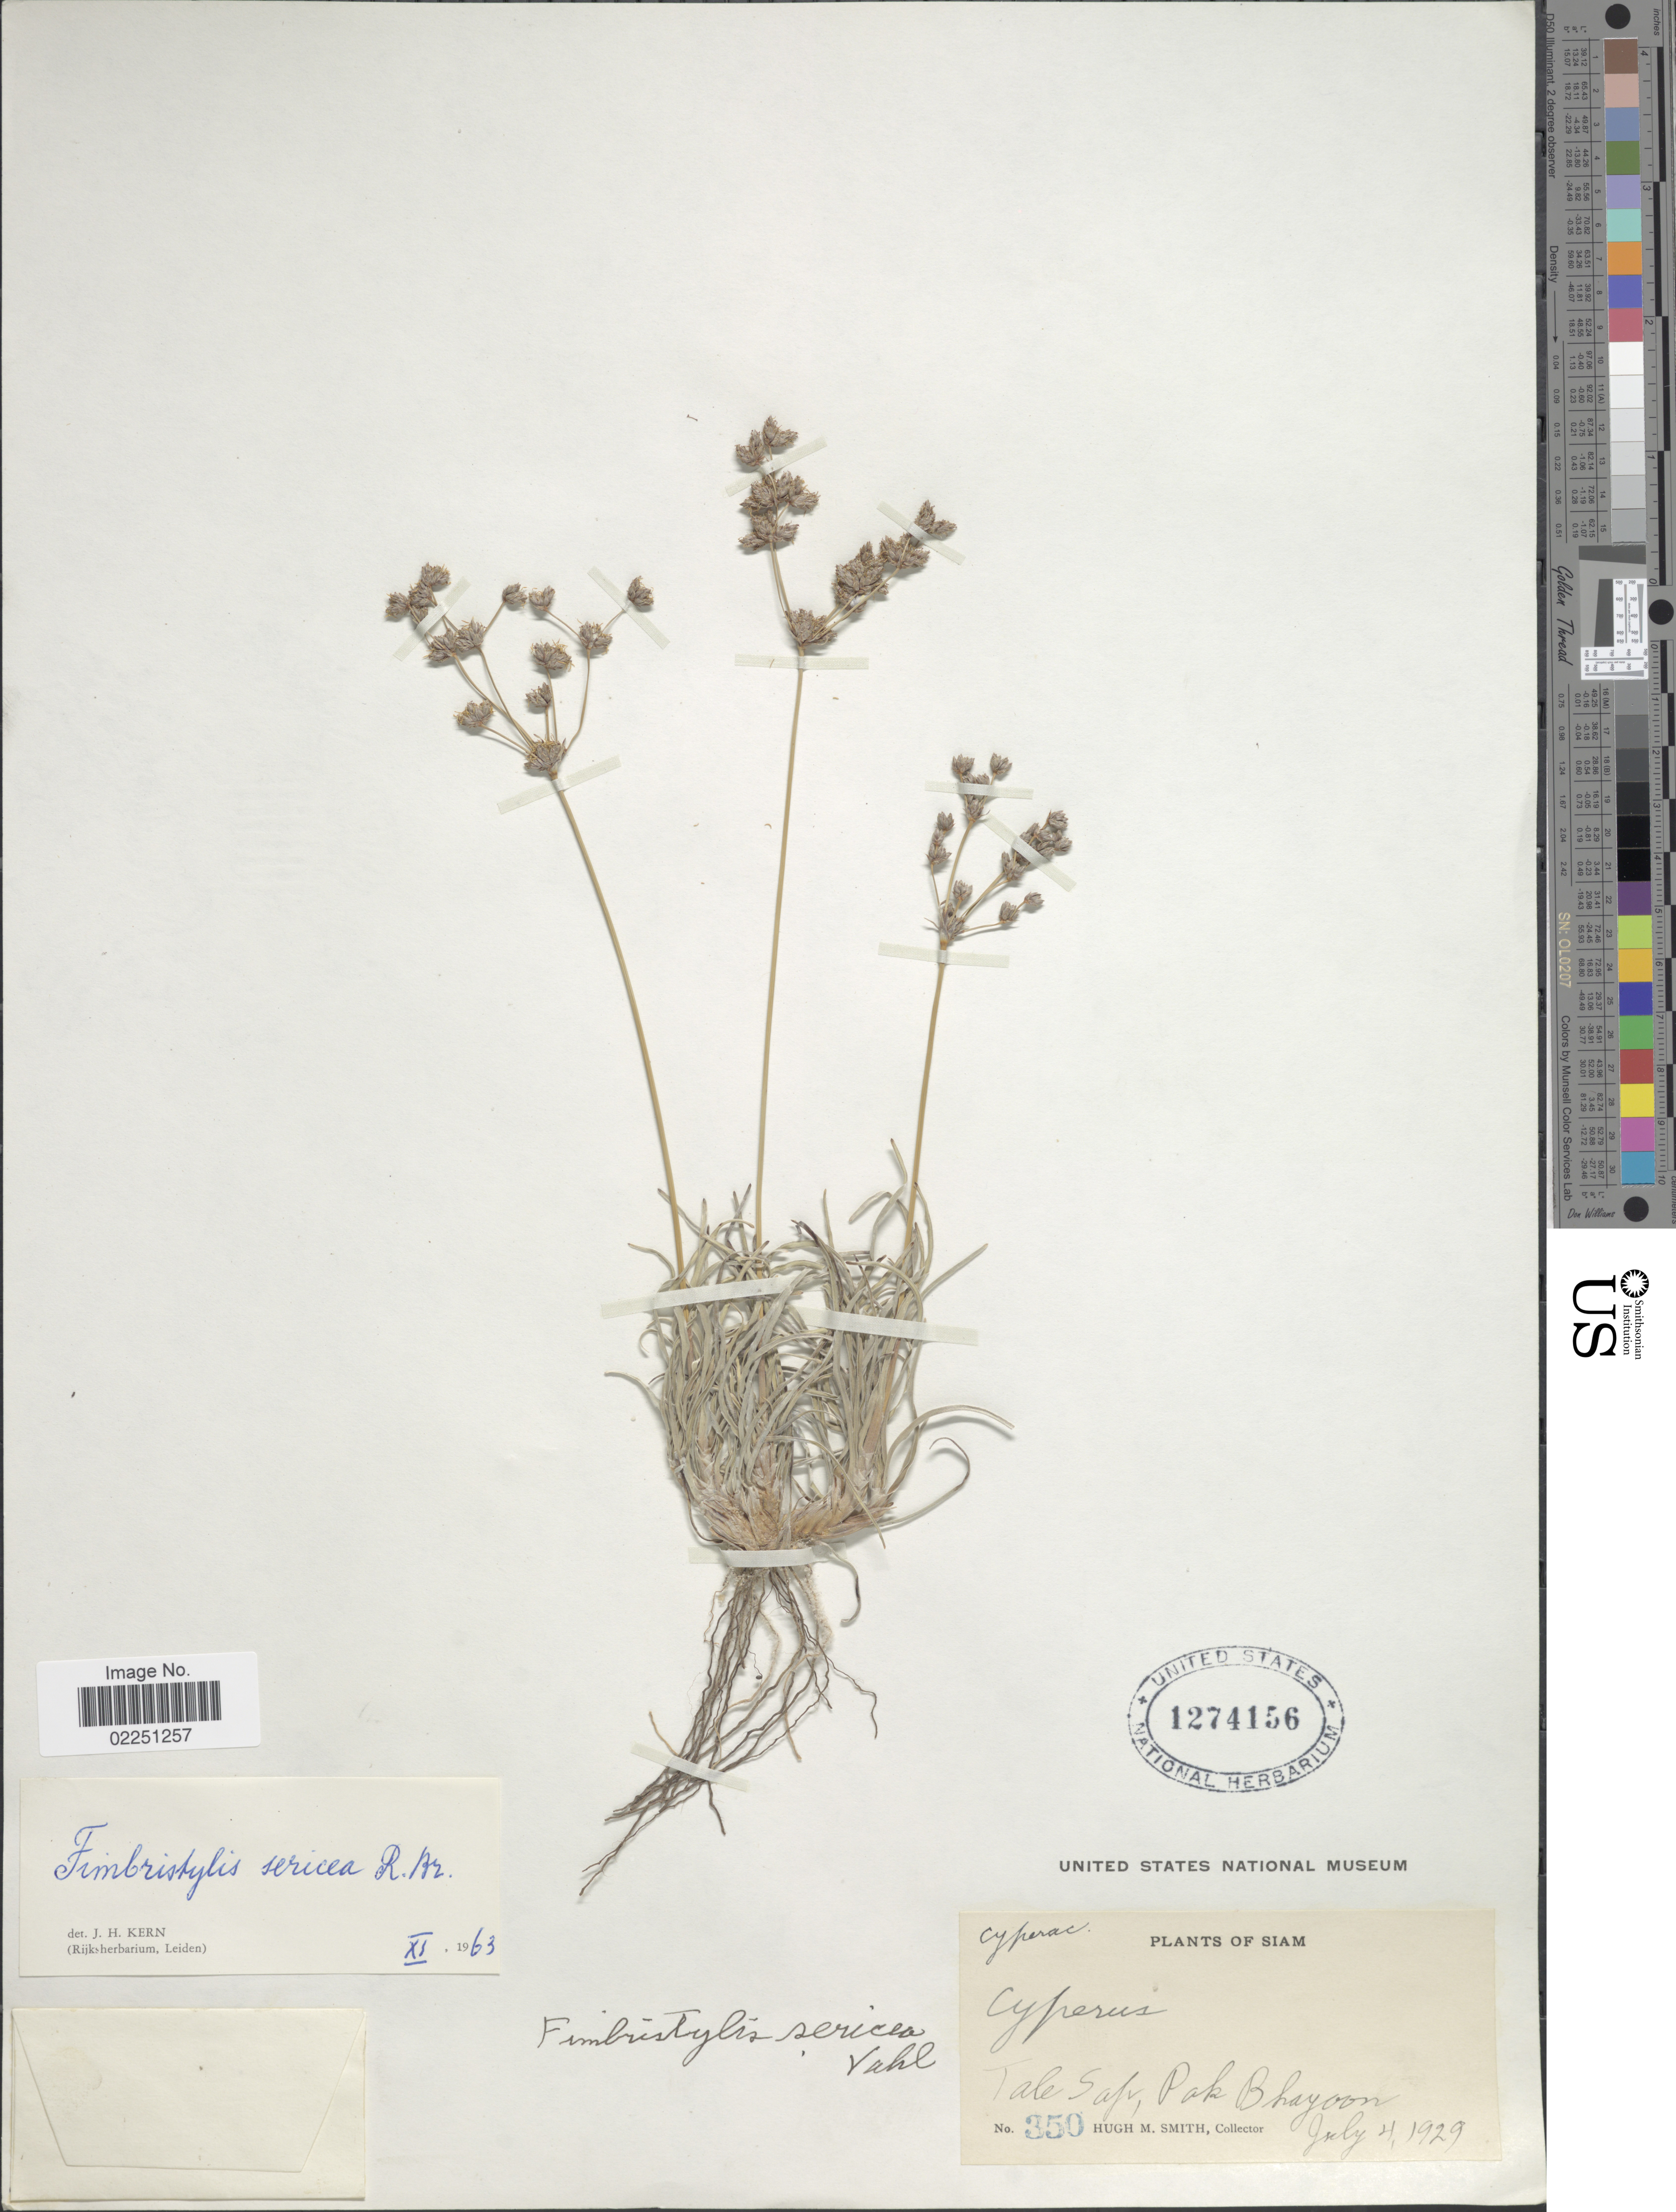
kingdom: Plantae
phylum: Tracheophyta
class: Liliopsida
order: Poales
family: Cyperaceae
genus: Fimbristylis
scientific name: Fimbristylis sericea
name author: (Poir.) R. Br.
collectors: H. M. Smith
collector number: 350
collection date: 1929-07-04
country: Thailand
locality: Siam. Tale Sap, Pak Bhayoon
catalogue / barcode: US 1274156